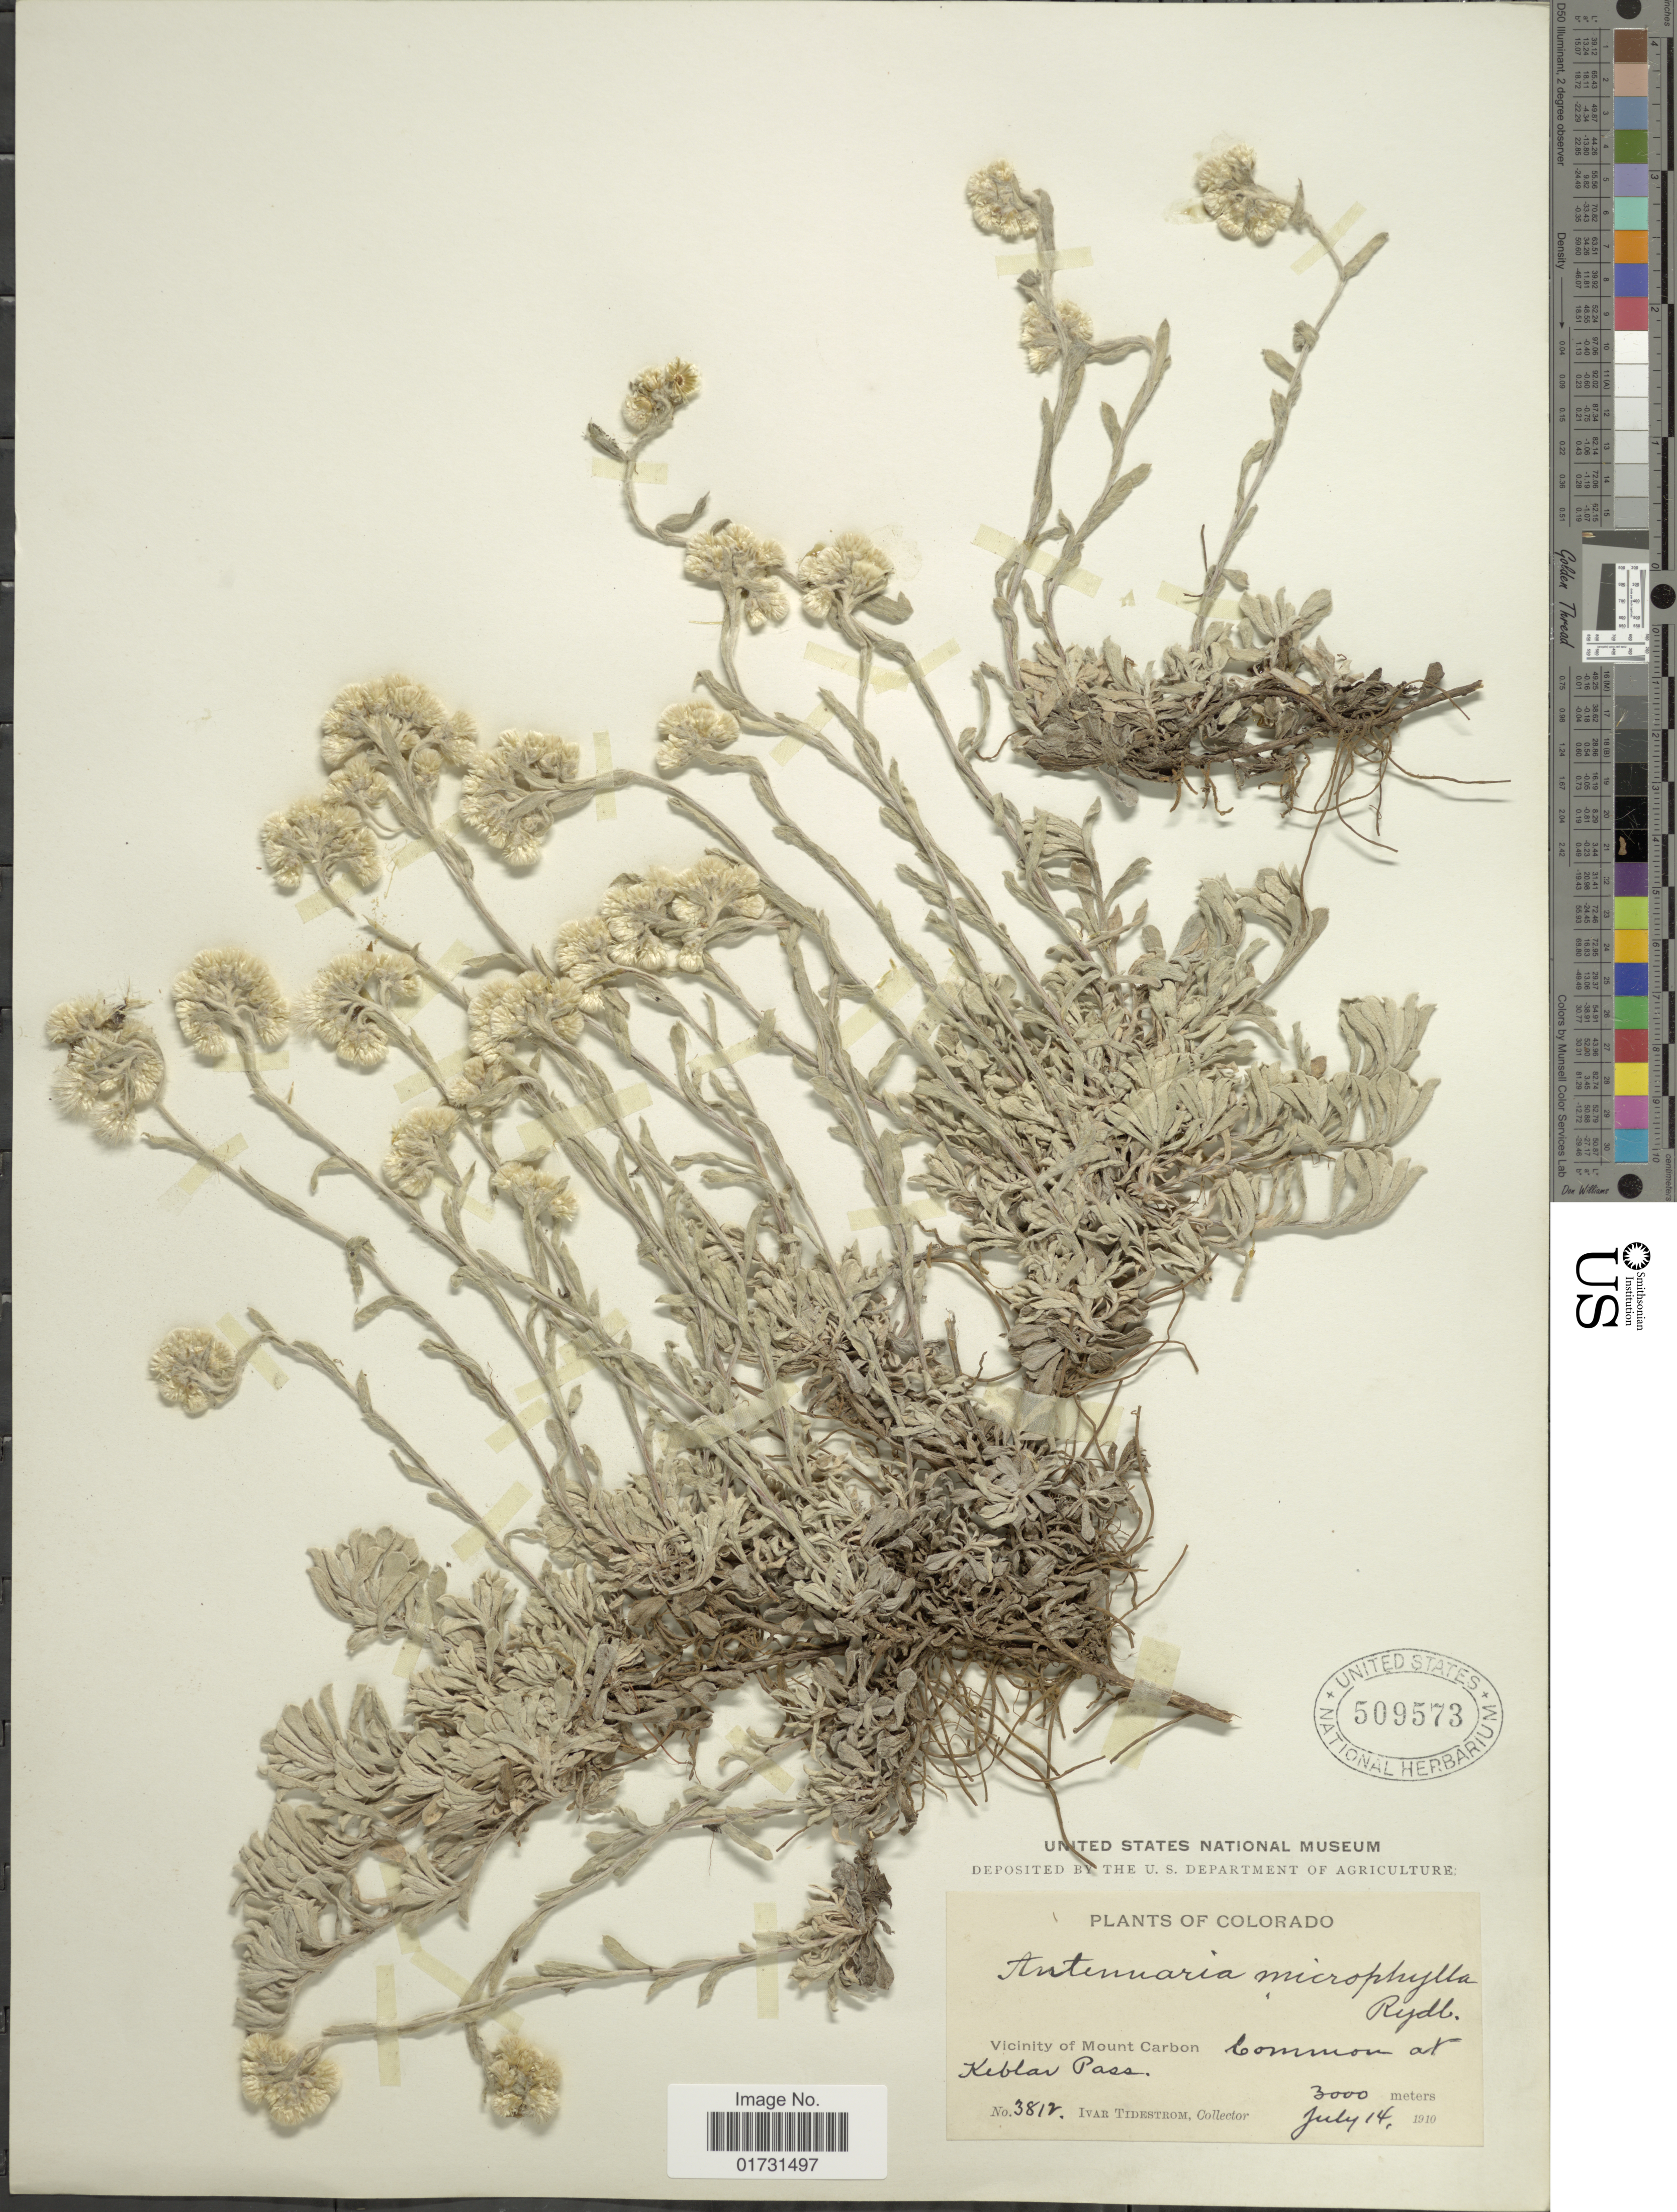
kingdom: Plantae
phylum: Tracheophyta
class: Magnoliopsida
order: Asterales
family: Asteraceae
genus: Antennaria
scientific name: Antennaria microphylla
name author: Rydb.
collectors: I. F. Tidestrom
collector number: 3812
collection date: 1910-07-14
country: United States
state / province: Colorado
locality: Vicinity of Mount Carbon. Keblar Pass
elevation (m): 3000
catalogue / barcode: US 509573